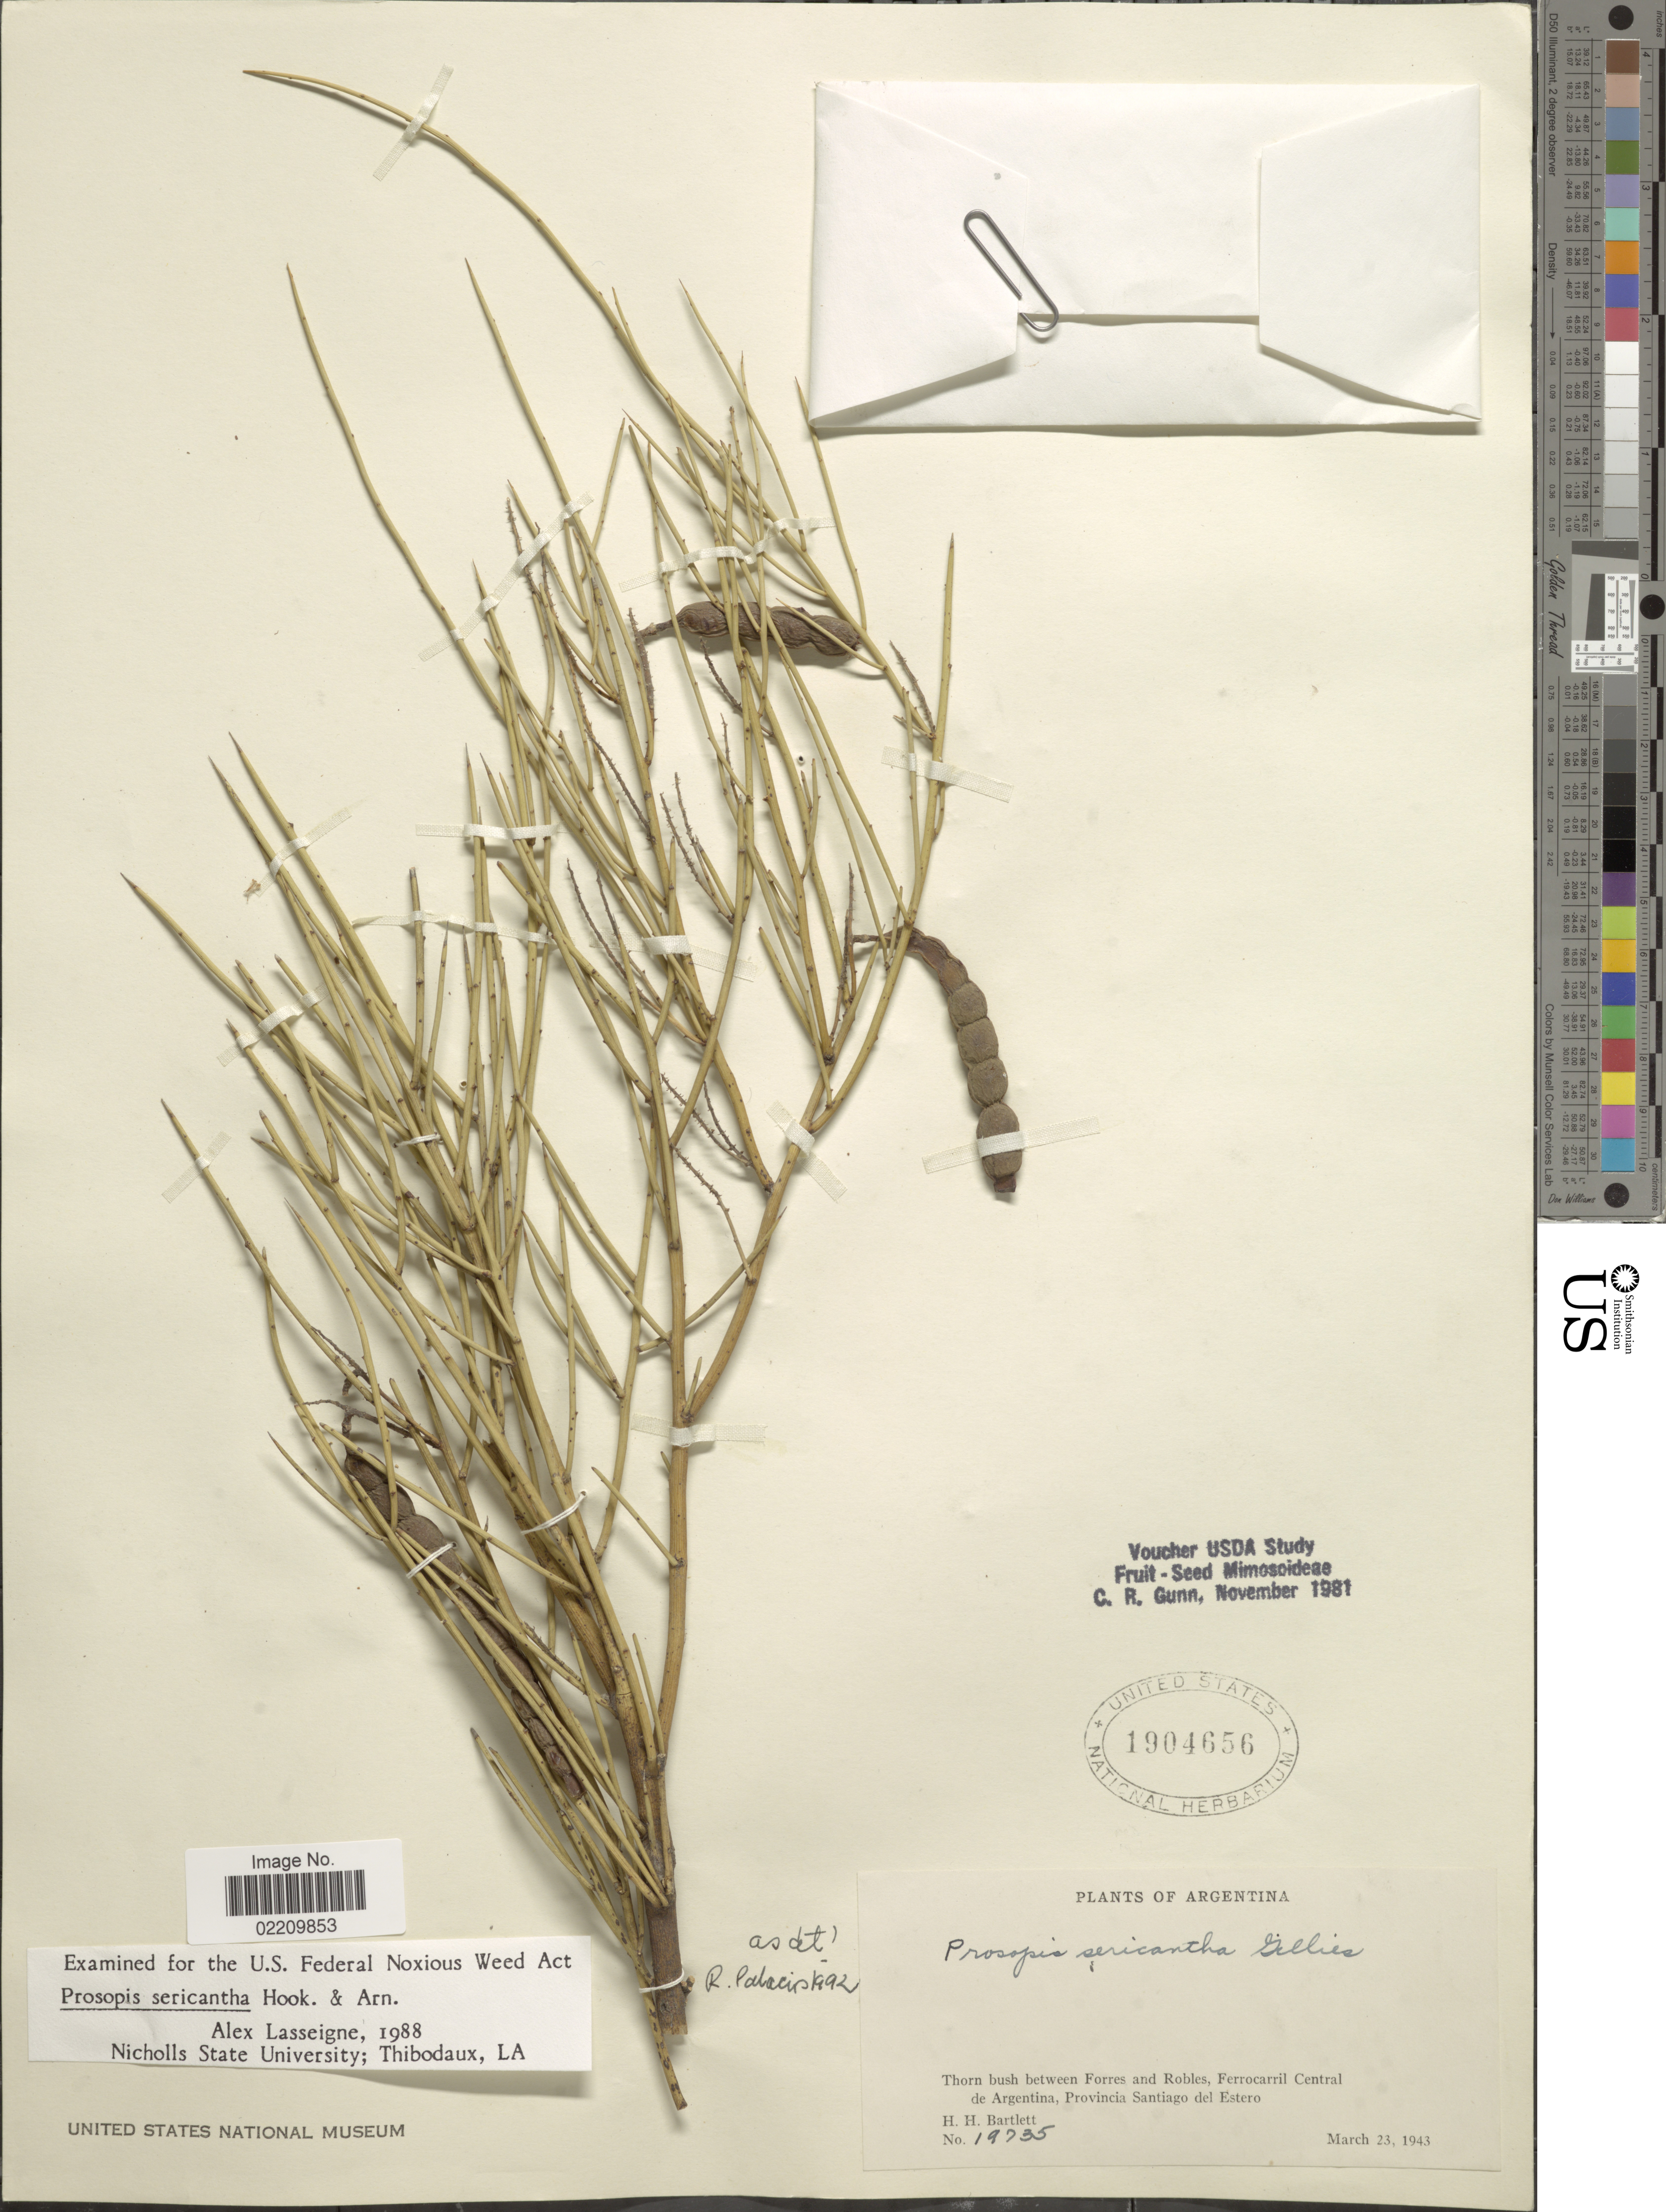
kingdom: Plantae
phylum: Tracheophyta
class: Magnoliopsida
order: Fabales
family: Fabaceae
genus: Neltuma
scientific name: Neltuma sericantha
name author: (Gillies ex Hook.) C. E. Hughes & G.P. Lewis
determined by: Strong, Mark T., (BOT), Smithsonian Institution - National Museum of Natural History (UNITED STATES)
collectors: H. H. Bartlett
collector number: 19735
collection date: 1943-03-23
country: Argentina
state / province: Santiago del Estero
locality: Thorn bush between Forres and Robles, Ferrocarril Central de Argentina, Provincia Santiago del Estero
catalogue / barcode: US 1904656